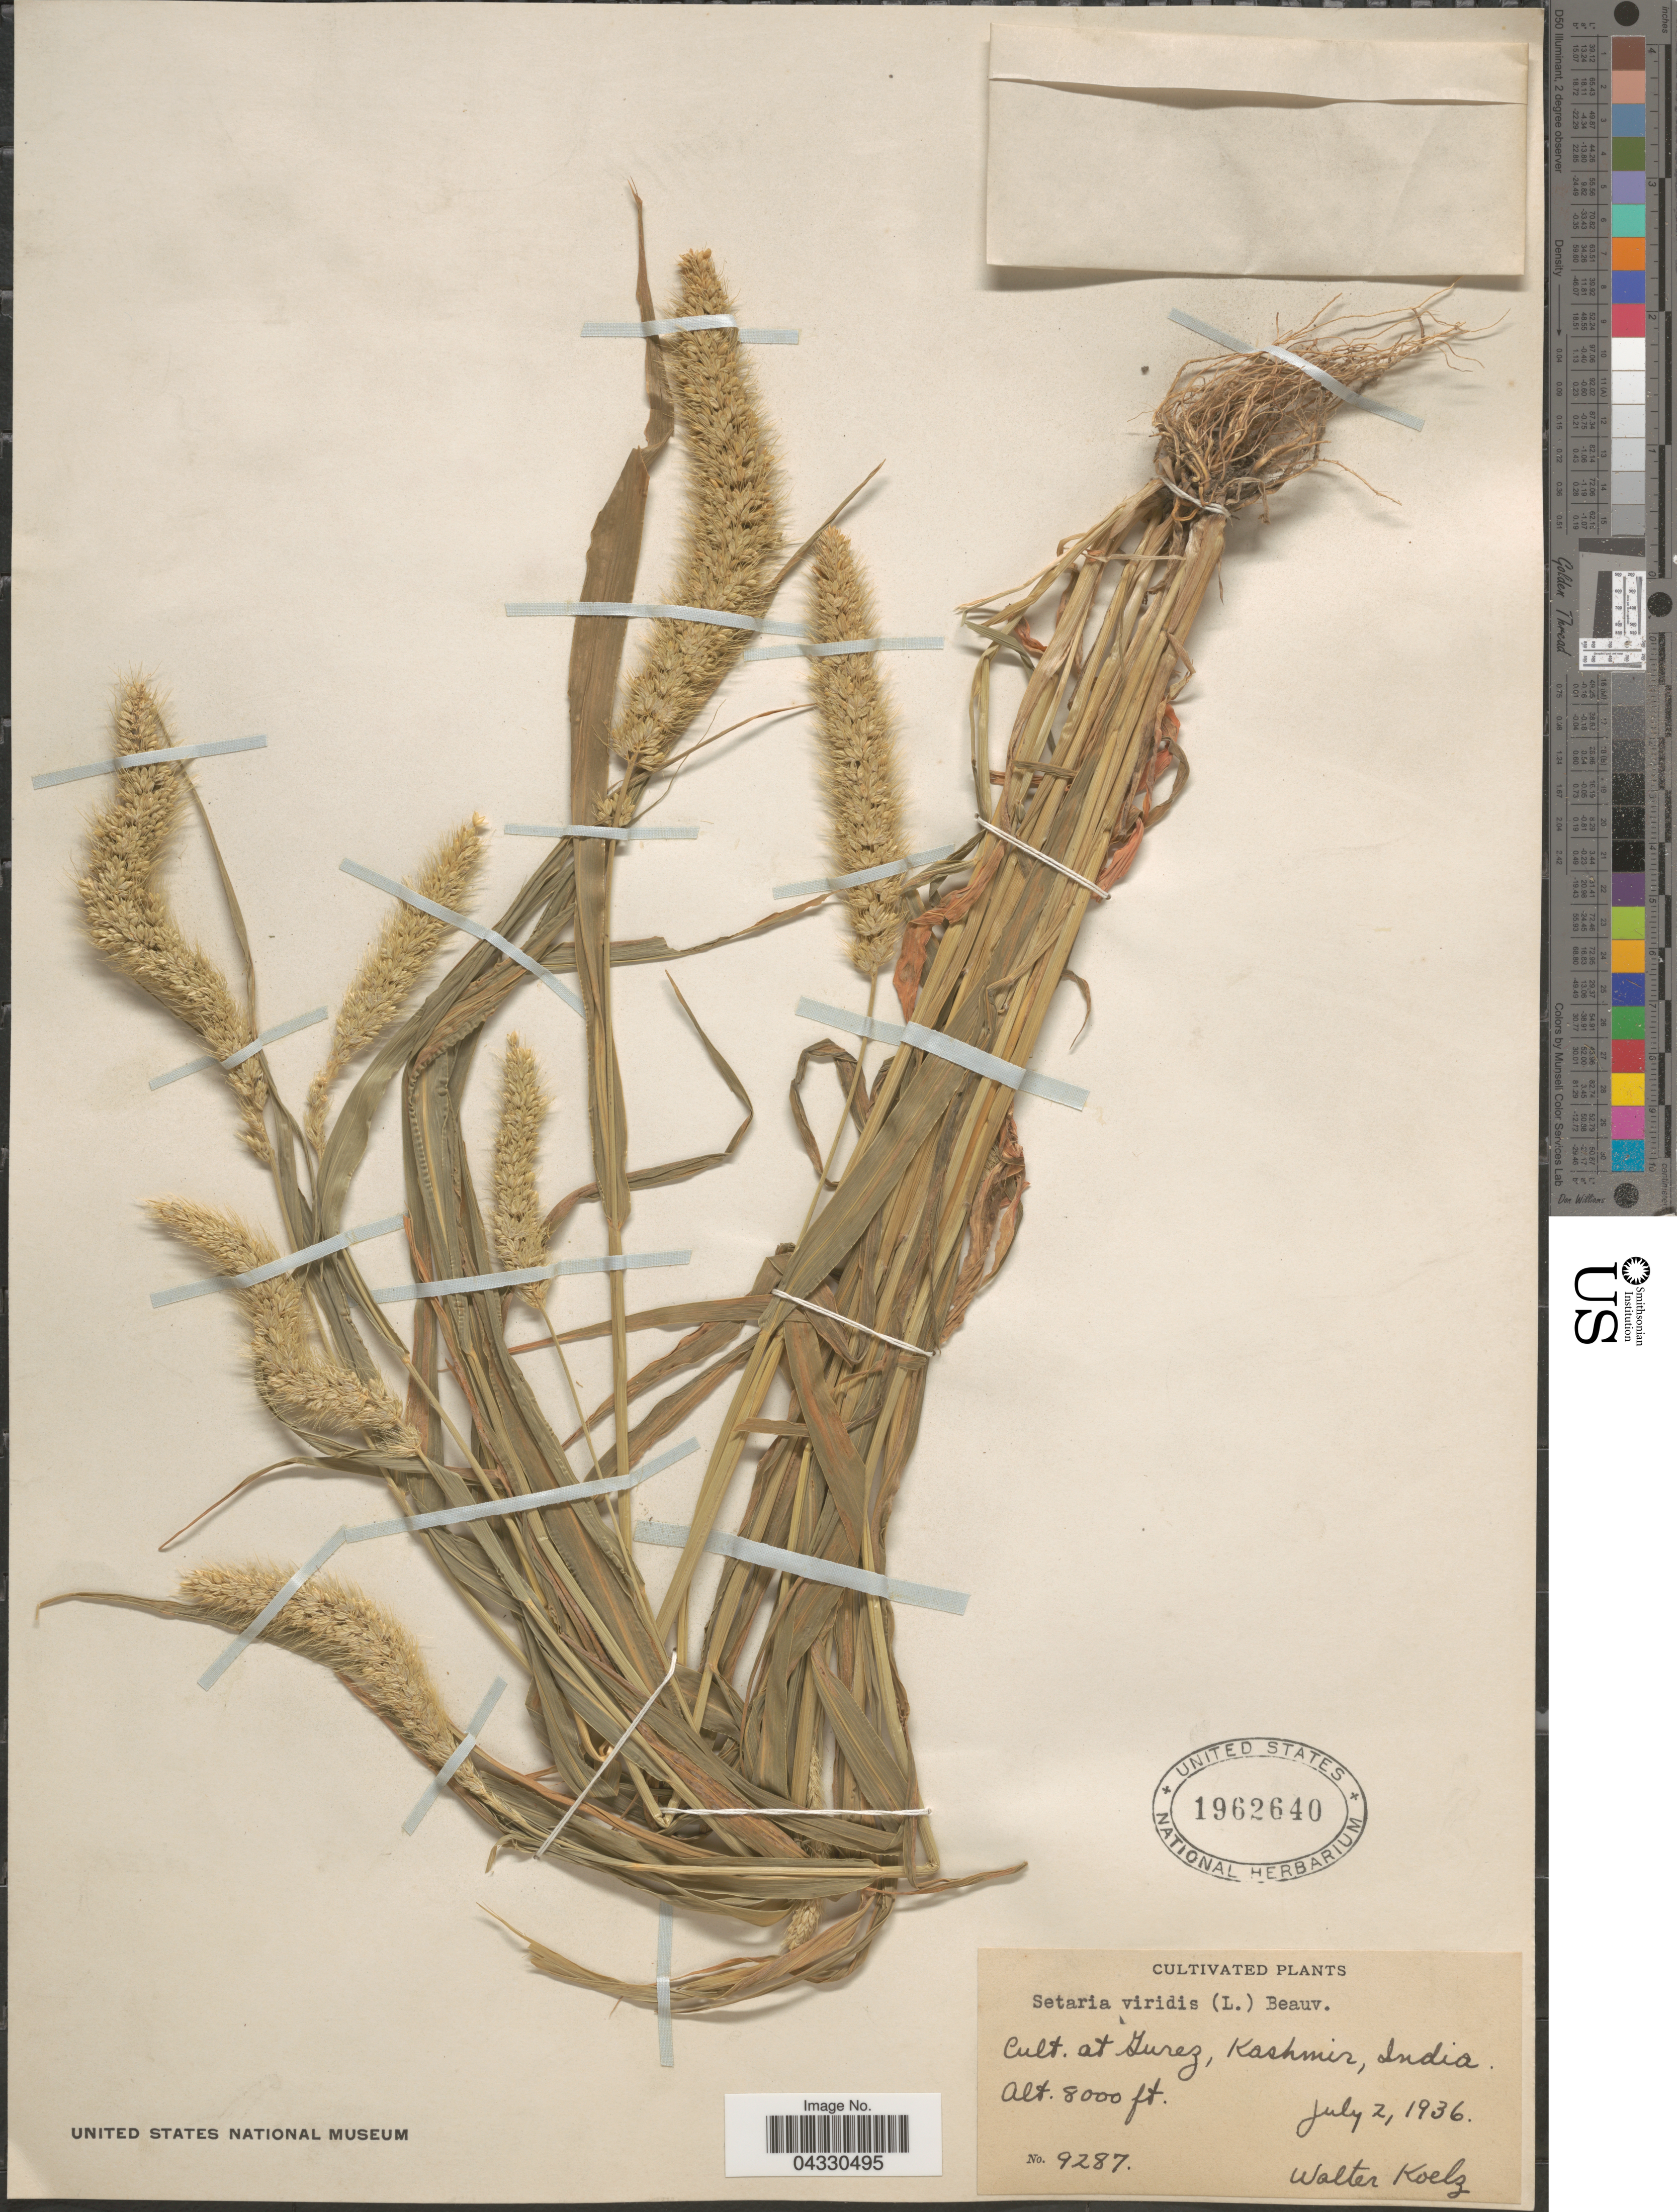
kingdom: Plantae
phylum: Tracheophyta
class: Liliopsida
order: Poales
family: Poaceae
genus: Setaria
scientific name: Setaria viridis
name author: (L.) P. Beauv.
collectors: W. N. Koelz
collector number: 9287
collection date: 1936-07-02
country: India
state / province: Jammu and Kashmir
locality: At Gurez, Kashmir.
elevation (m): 2438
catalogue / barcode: US 1962640